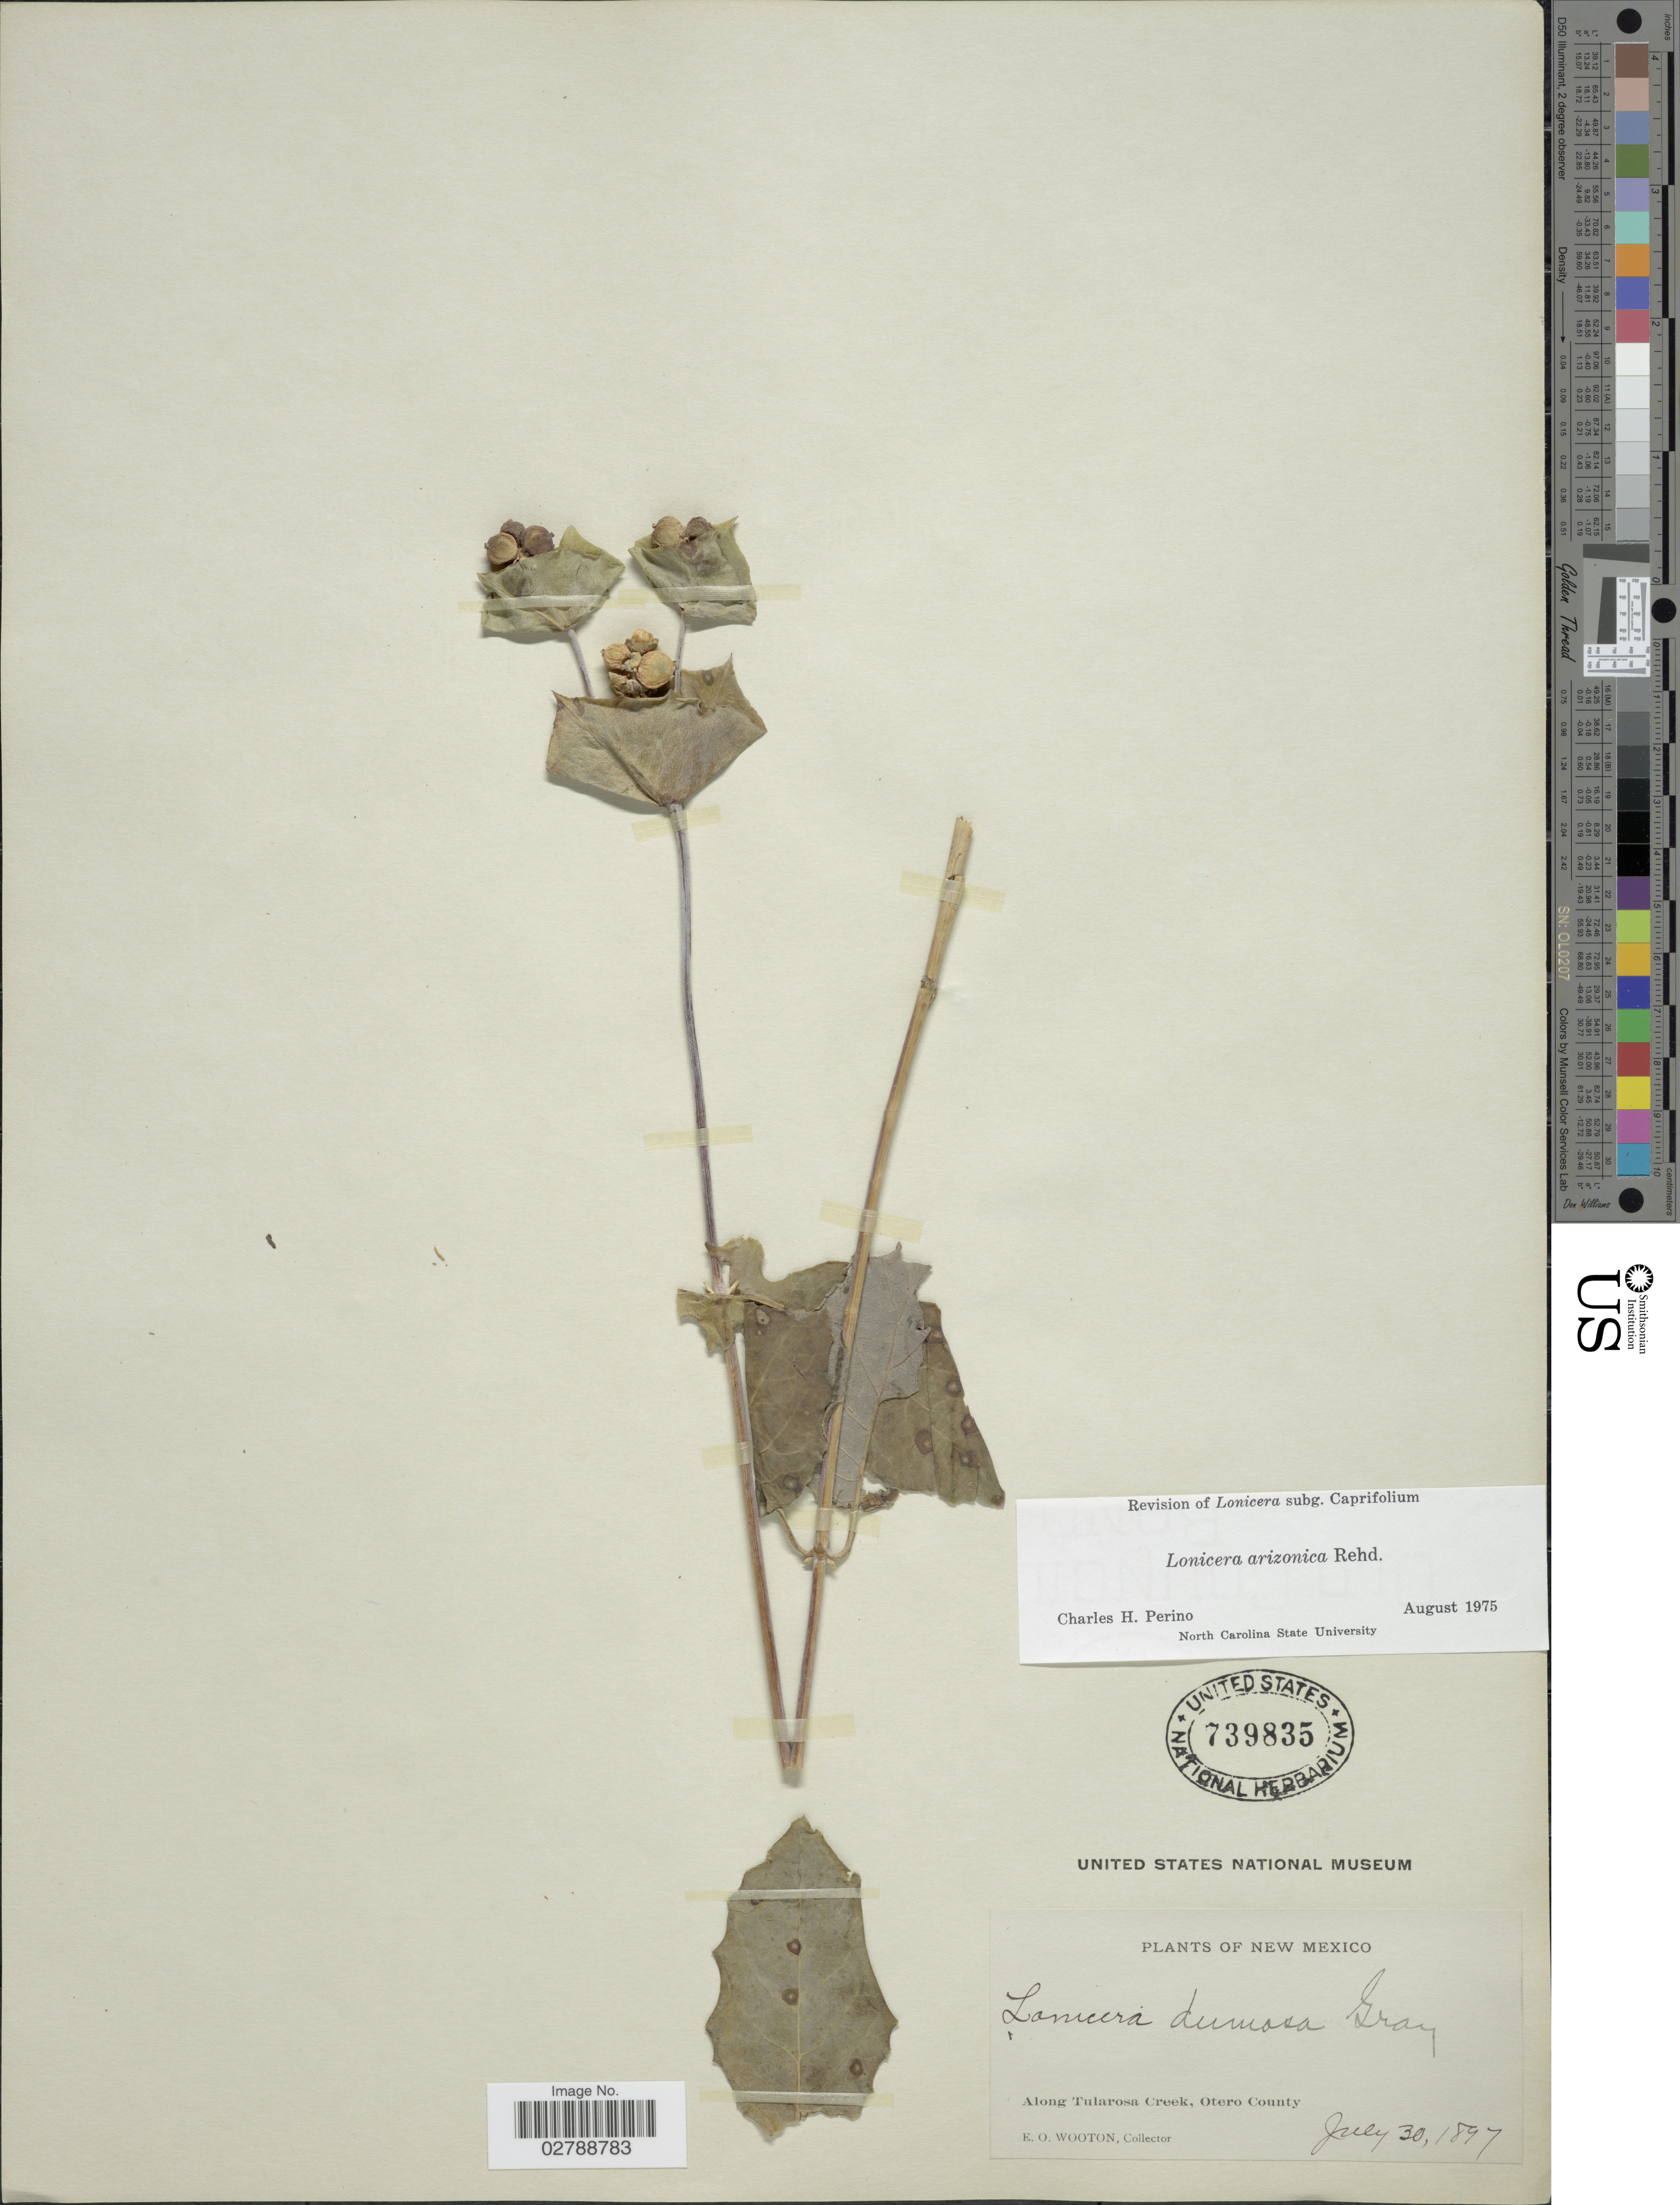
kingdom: Plantae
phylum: Tracheophyta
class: Magnoliopsida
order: Dipsacales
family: Caprifoliaceae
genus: Lonicera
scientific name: Lonicera arizonica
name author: Rehder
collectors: E. O. Wooton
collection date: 1897-07-30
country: United States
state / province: New Mexico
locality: Along Tularosa Creek, Otero County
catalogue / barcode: US 739835